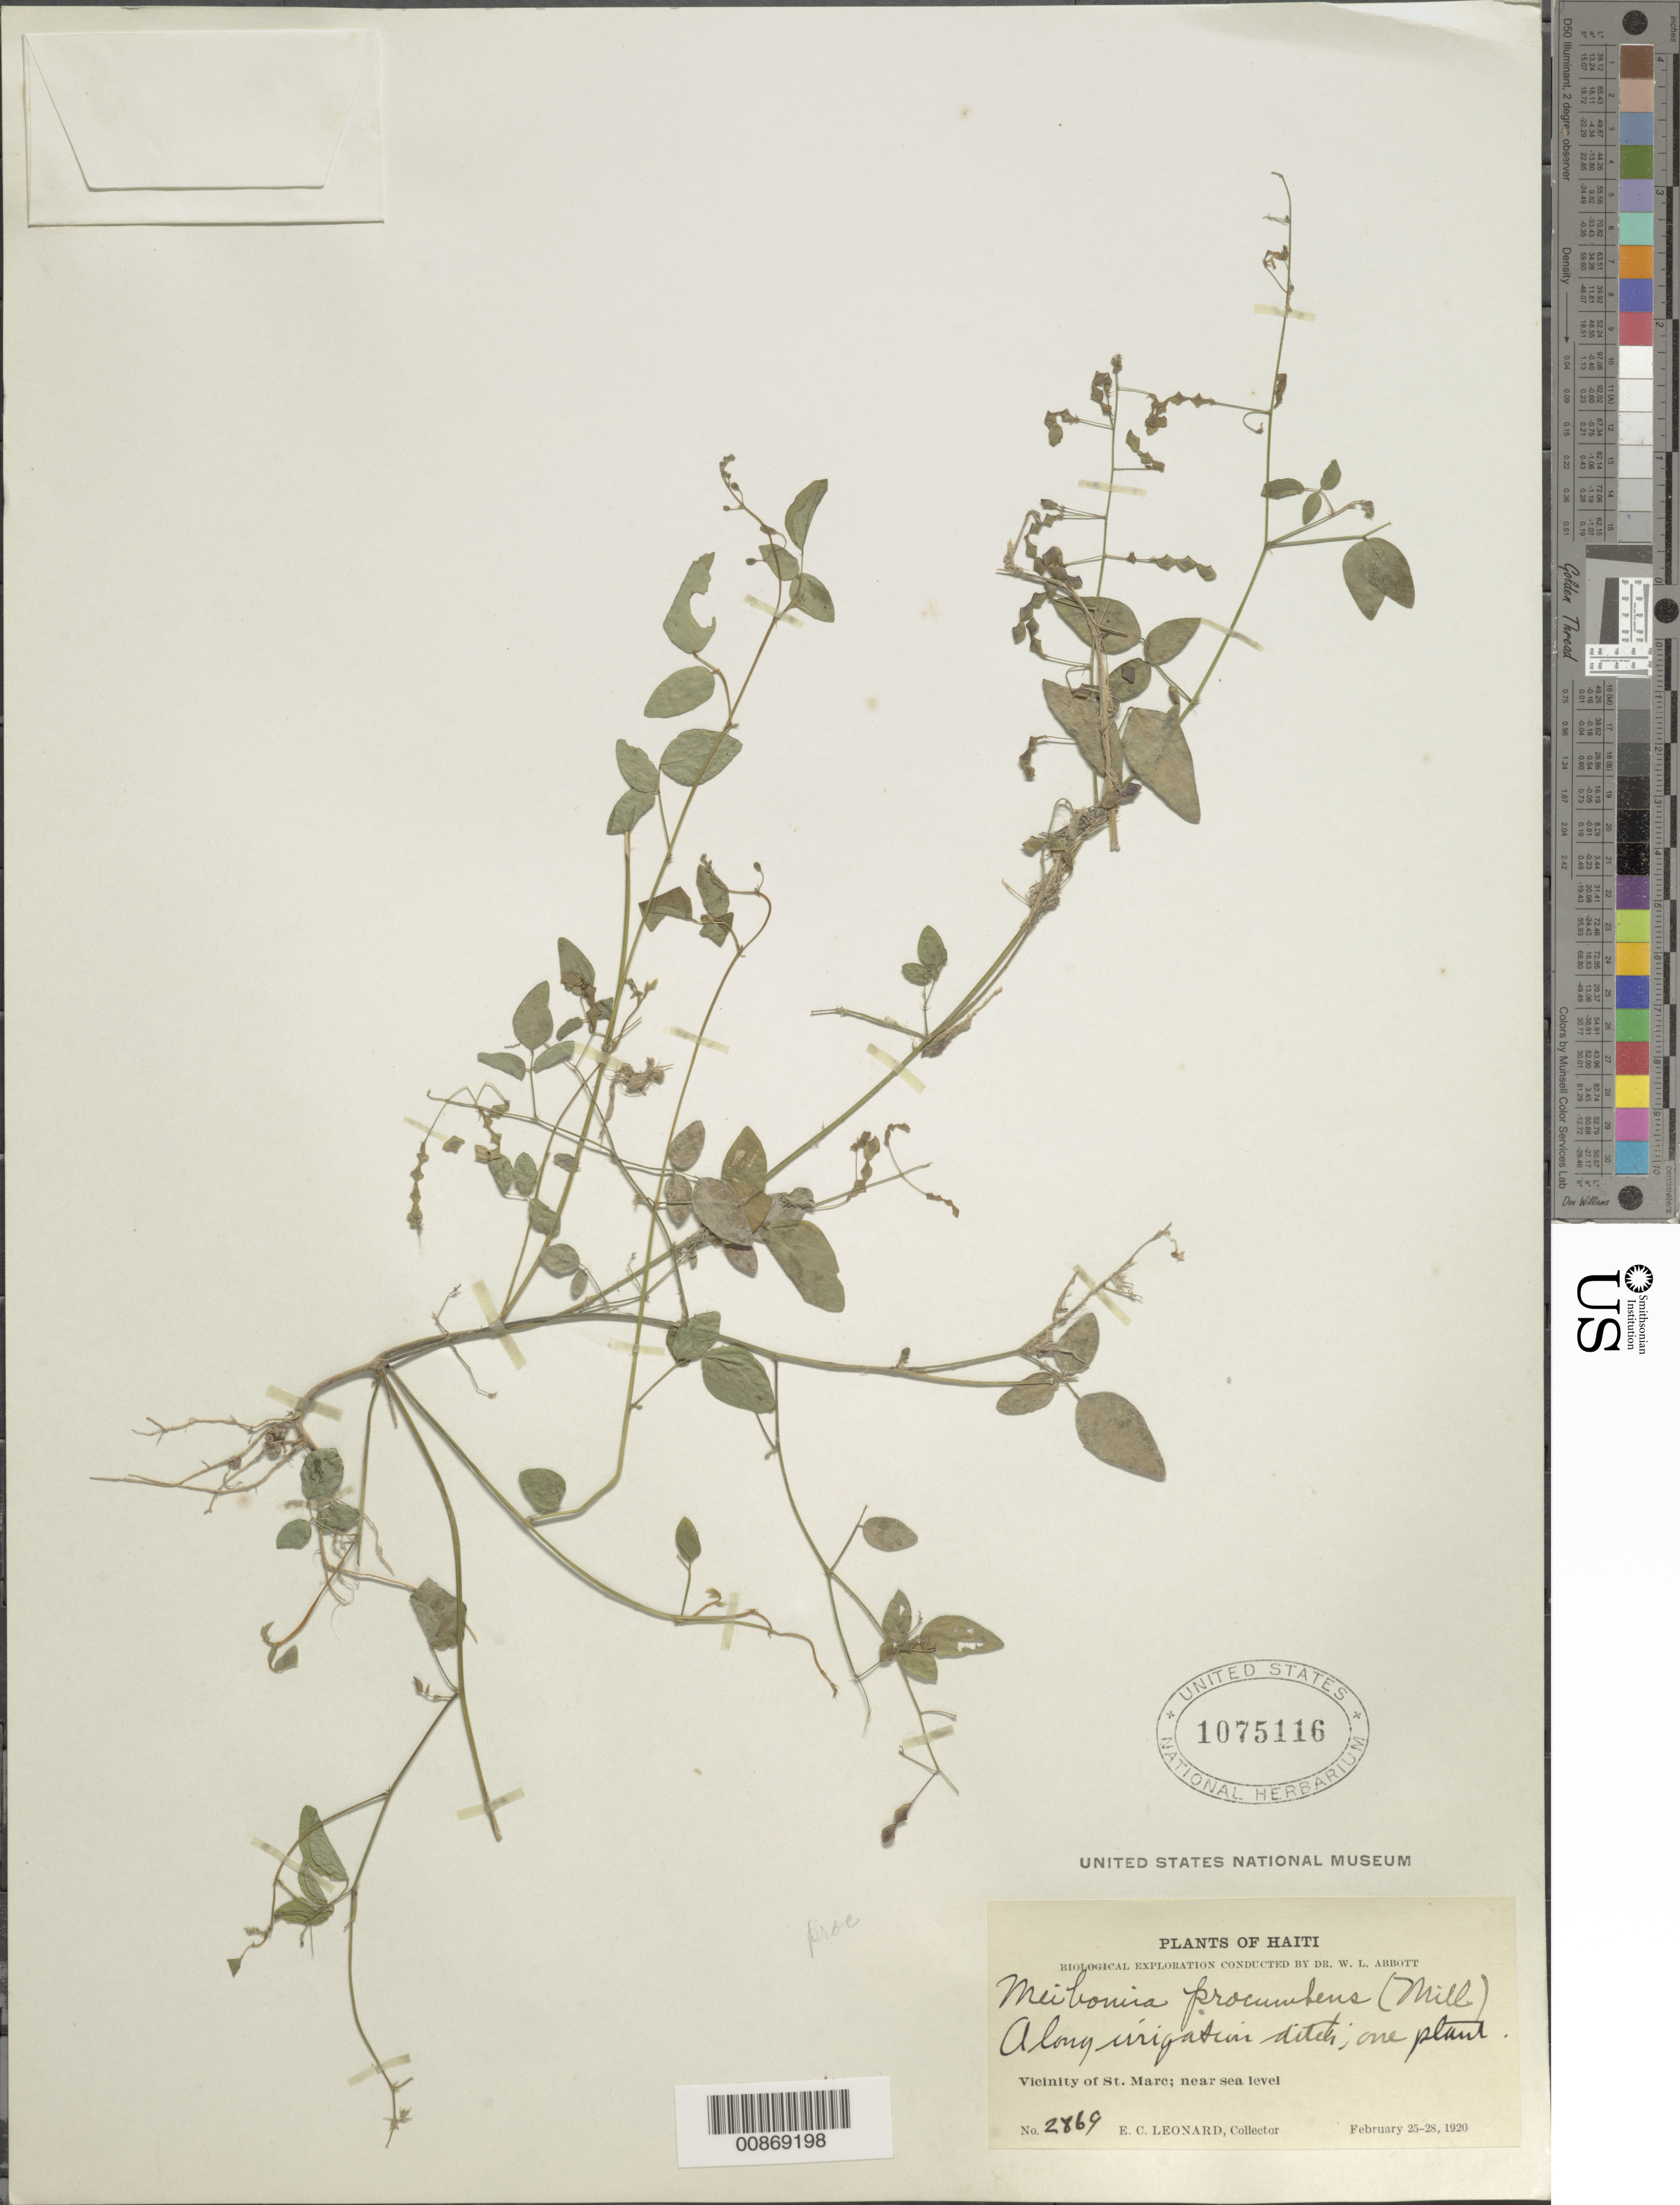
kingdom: Plantae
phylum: Tracheophyta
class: Magnoliopsida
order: Fabales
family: Fabaceae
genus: Desmodium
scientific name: Desmodium procumbens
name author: (Mill.) Hitchc.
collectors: E. C. Leonard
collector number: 2869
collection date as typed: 25 Feb 1920 to 28 Feb 1920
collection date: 1920-02-25/1920-02-28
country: Haiti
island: Hispaniola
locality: Vicinity of St. Marc.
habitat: Along irrigation ditch.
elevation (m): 0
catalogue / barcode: US 1075116